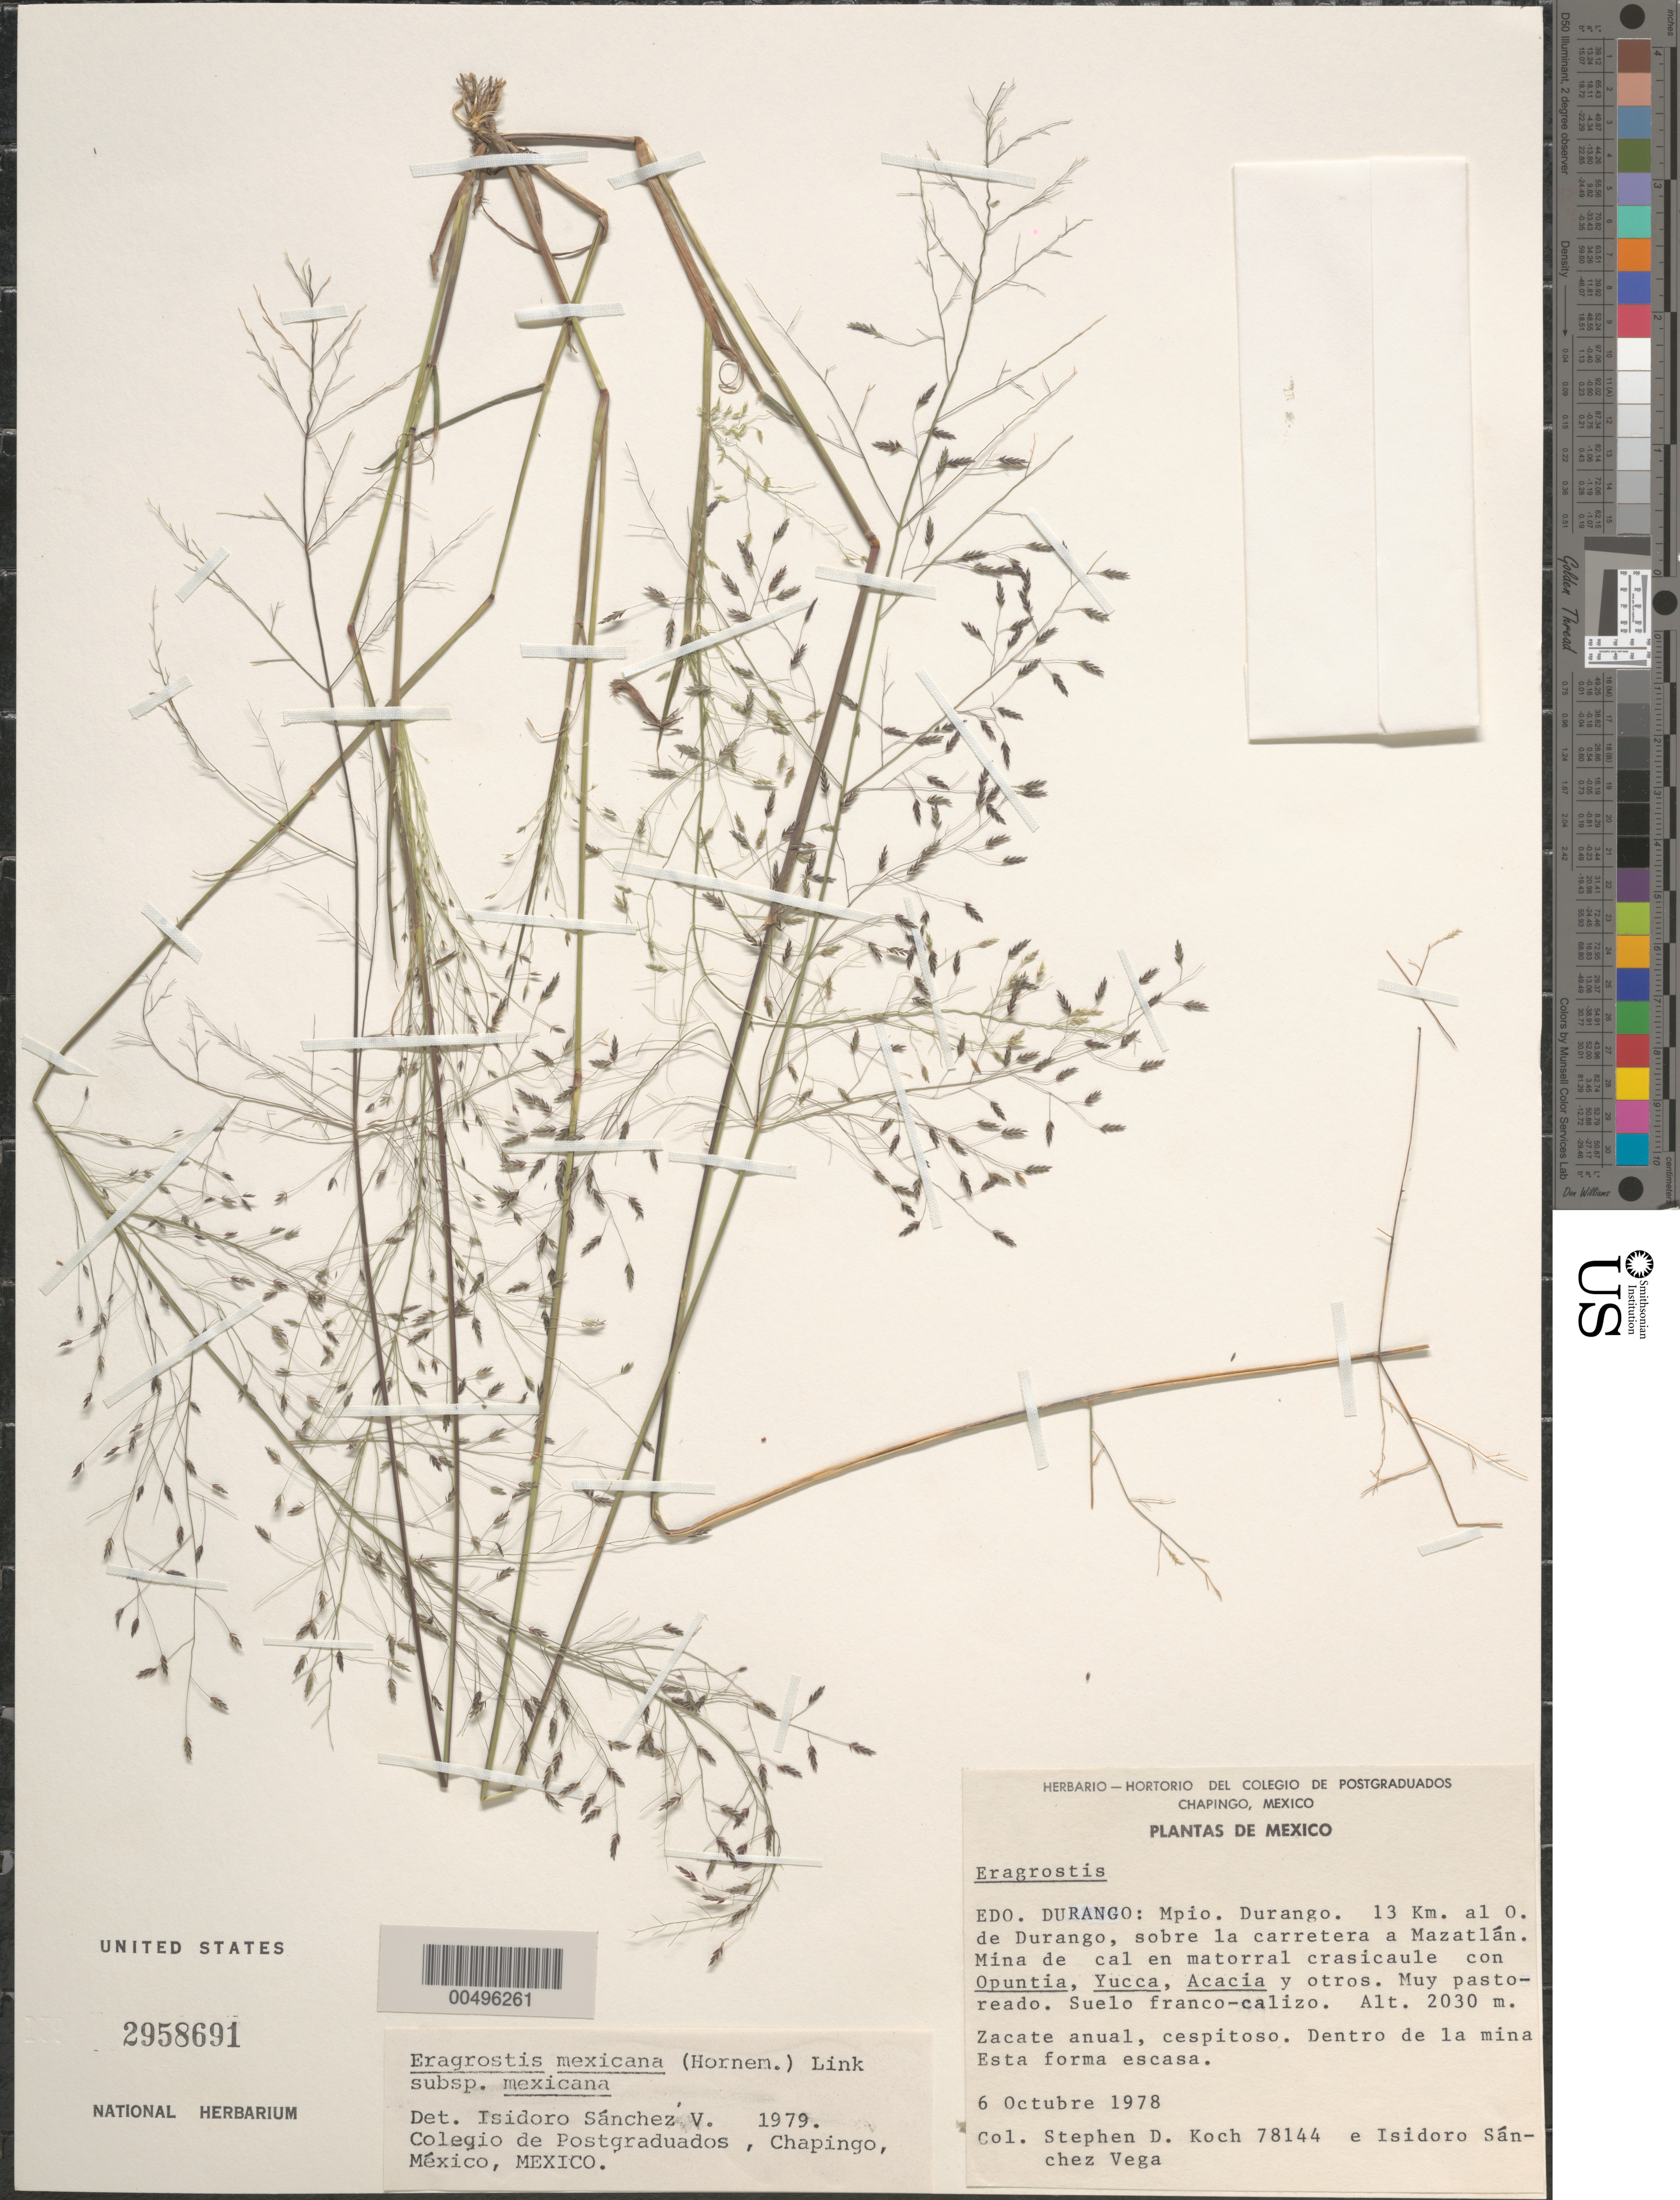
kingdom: Plantae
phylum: Tracheophyta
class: Liliopsida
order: Poales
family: Poaceae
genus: Eragrostis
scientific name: Eragrostis mexicana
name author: (Hornem.) Link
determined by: Sánchez Vega, I. M.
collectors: S. D. Koch & I. M. Sánchez Vega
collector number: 78144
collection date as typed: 6 Oct 1978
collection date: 1978-10-06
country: Mexico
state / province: Durango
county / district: Durango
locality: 13 km W of Durango, along the rd to Mazatlán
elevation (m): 2030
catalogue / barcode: US 2958691